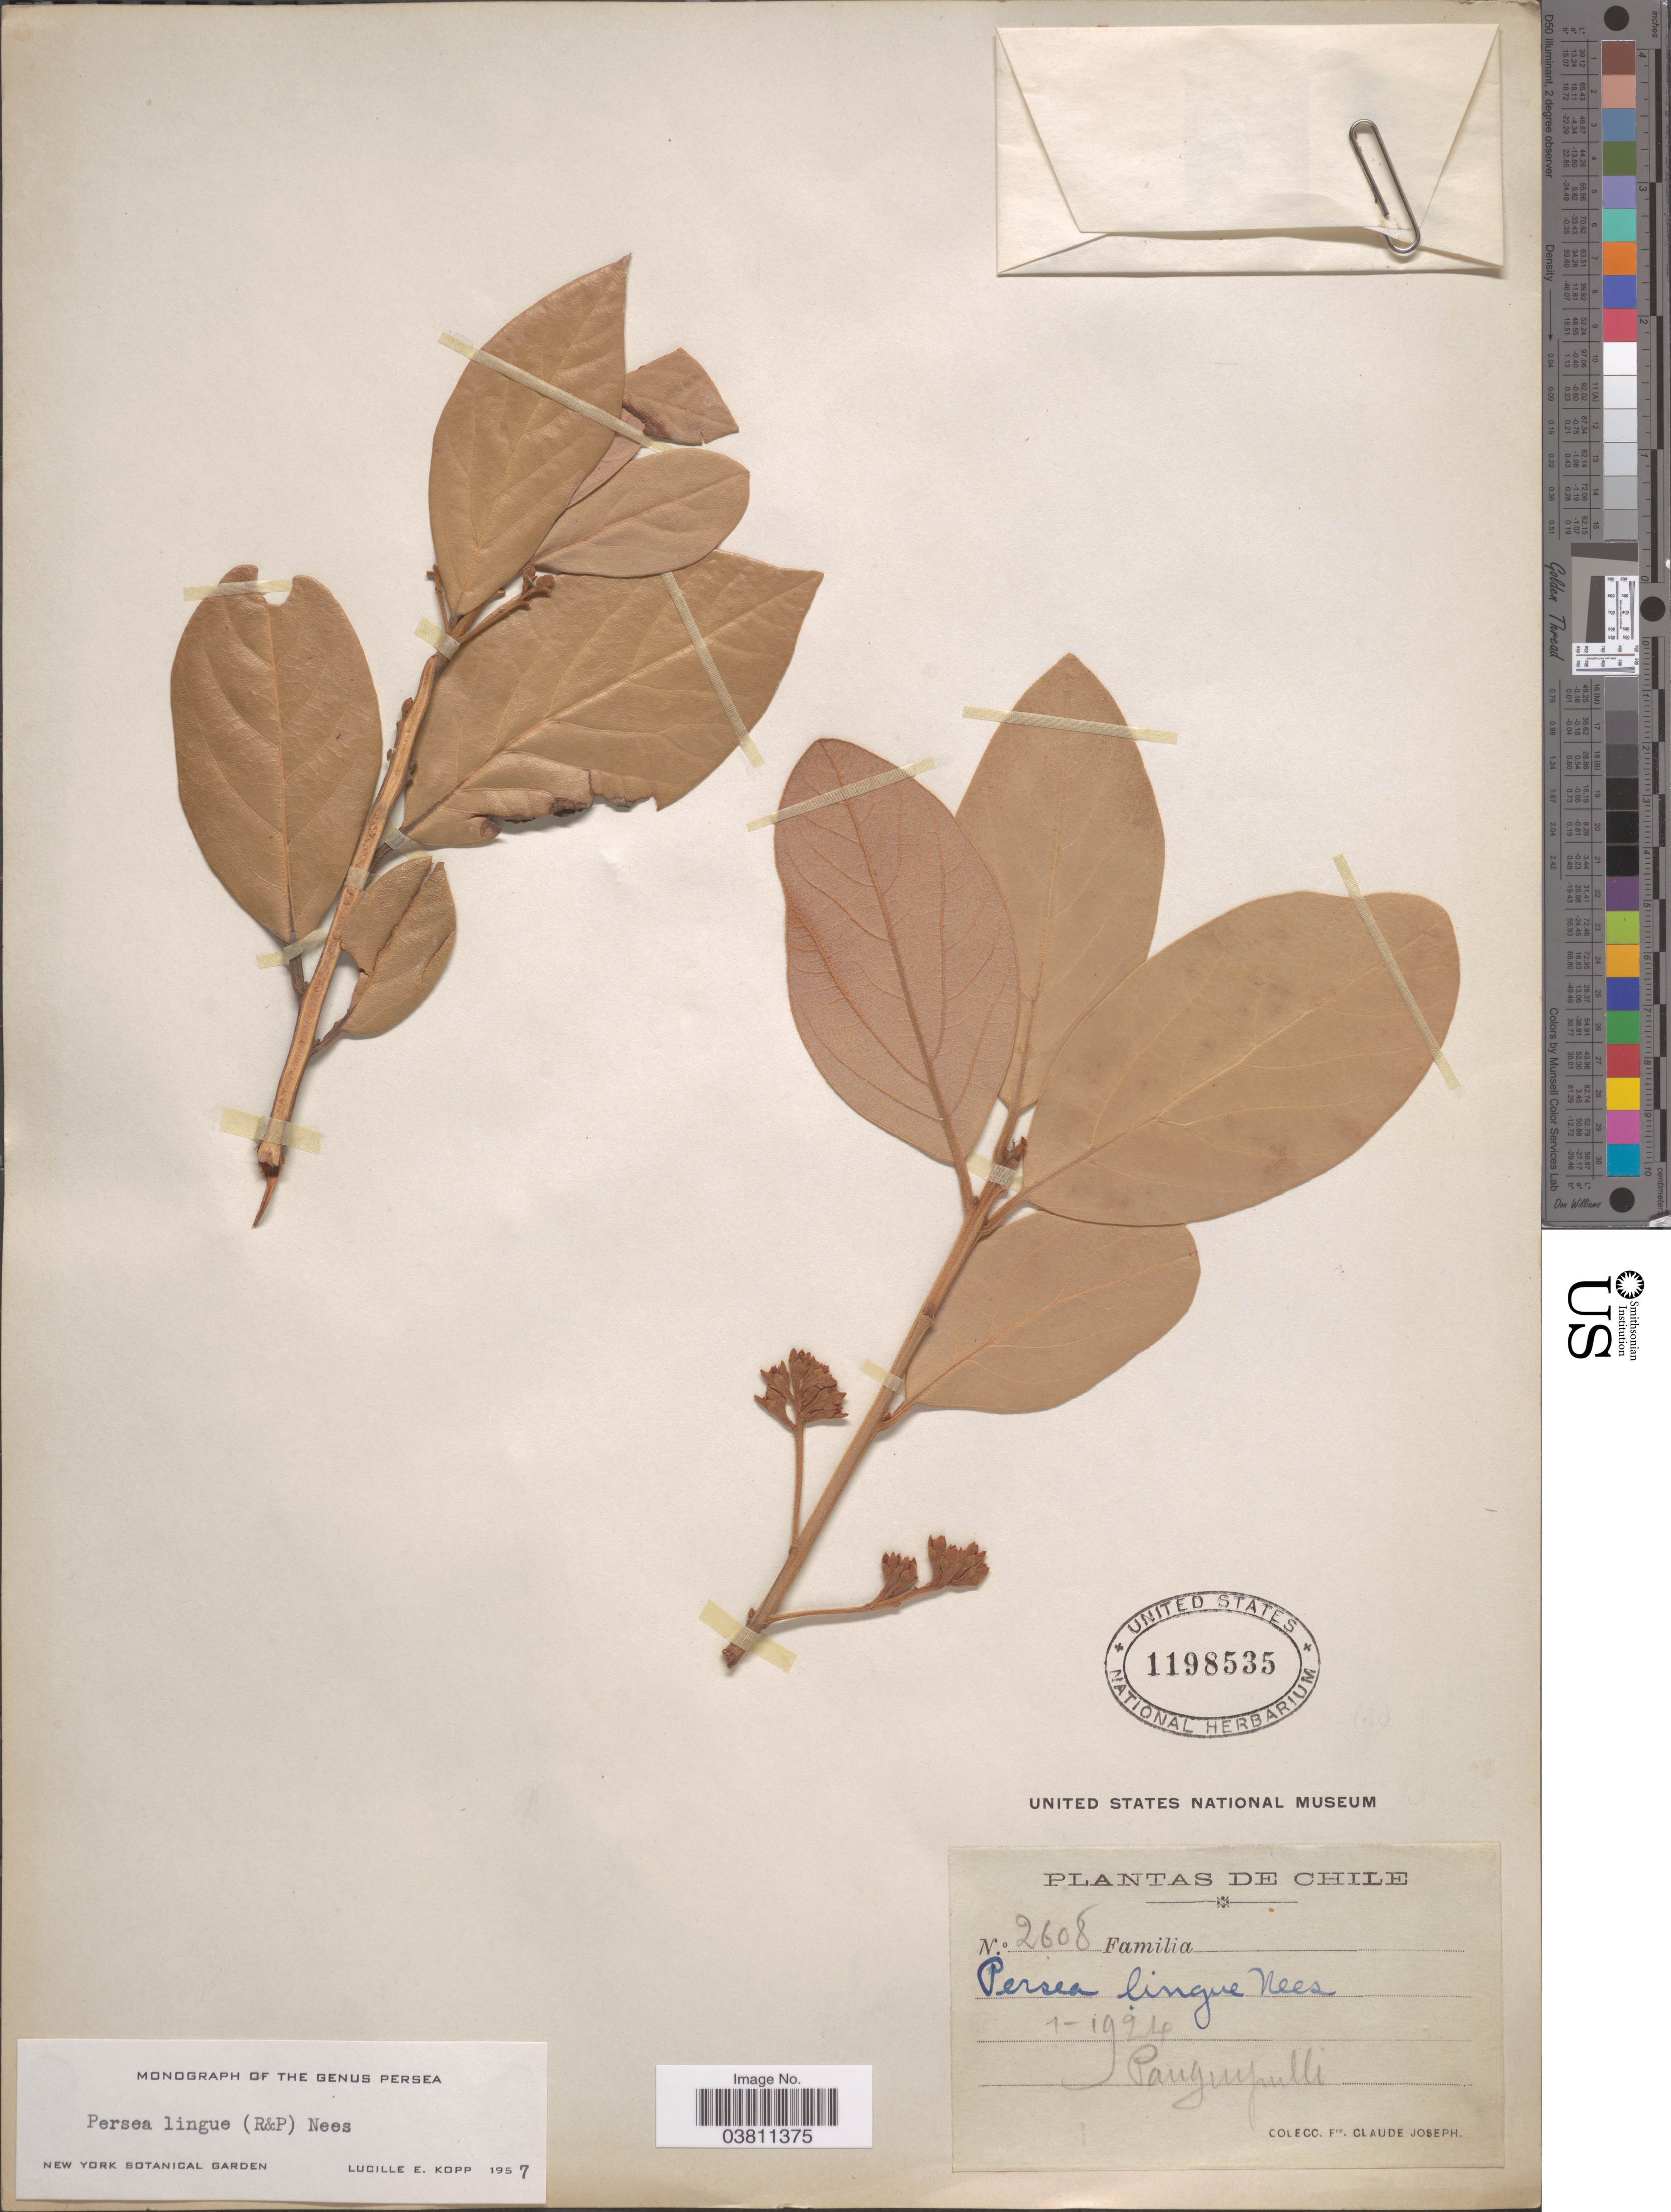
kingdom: Plantae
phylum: Tracheophyta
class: Magnoliopsida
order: Laurales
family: Lauraceae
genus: Persea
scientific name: Persea lingue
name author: Nees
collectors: Bro. Claude-Joseph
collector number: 2608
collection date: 1924-01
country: Chile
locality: Panguipulli.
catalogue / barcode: US 1198535